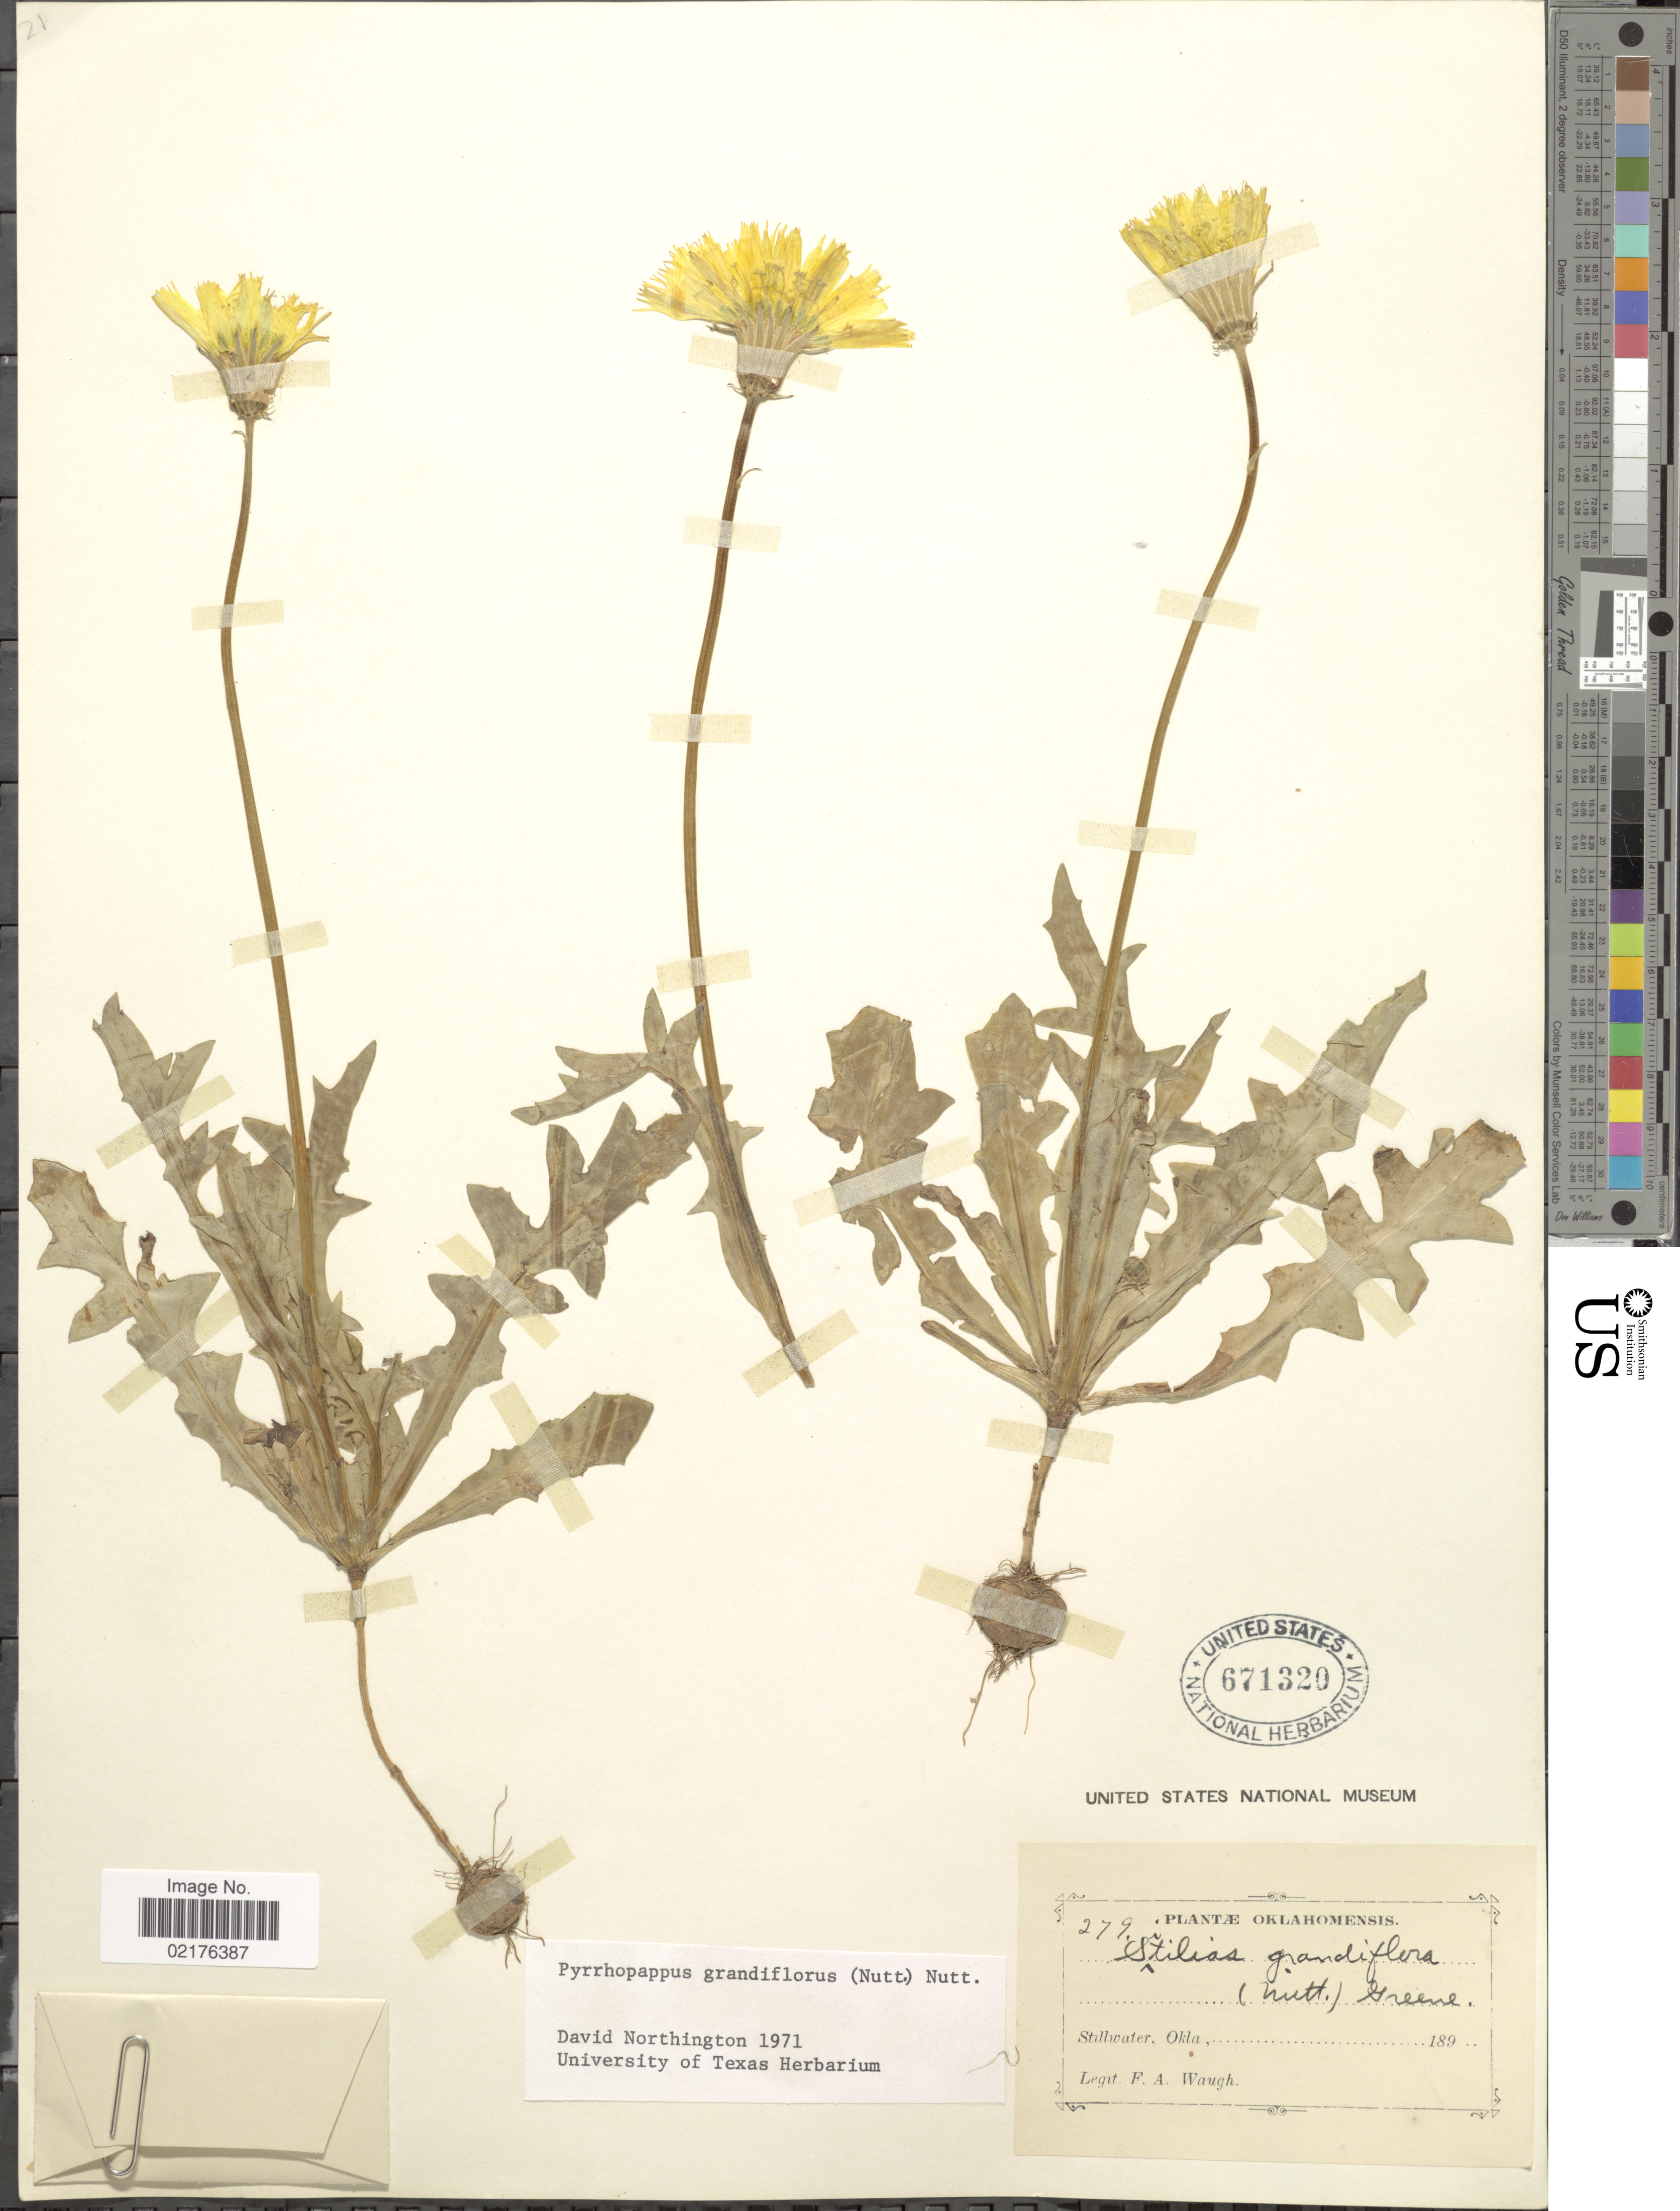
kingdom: Plantae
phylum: Tracheophyta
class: Magnoliopsida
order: Asterales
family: Asteraceae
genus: Pyrrhopappus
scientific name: Pyrrhopappus grandiflorus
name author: (Nutt.) Nutt.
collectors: F. Waugh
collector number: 279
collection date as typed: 189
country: United States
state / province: Oklahoma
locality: Stillwater, Okla.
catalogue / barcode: US 671320